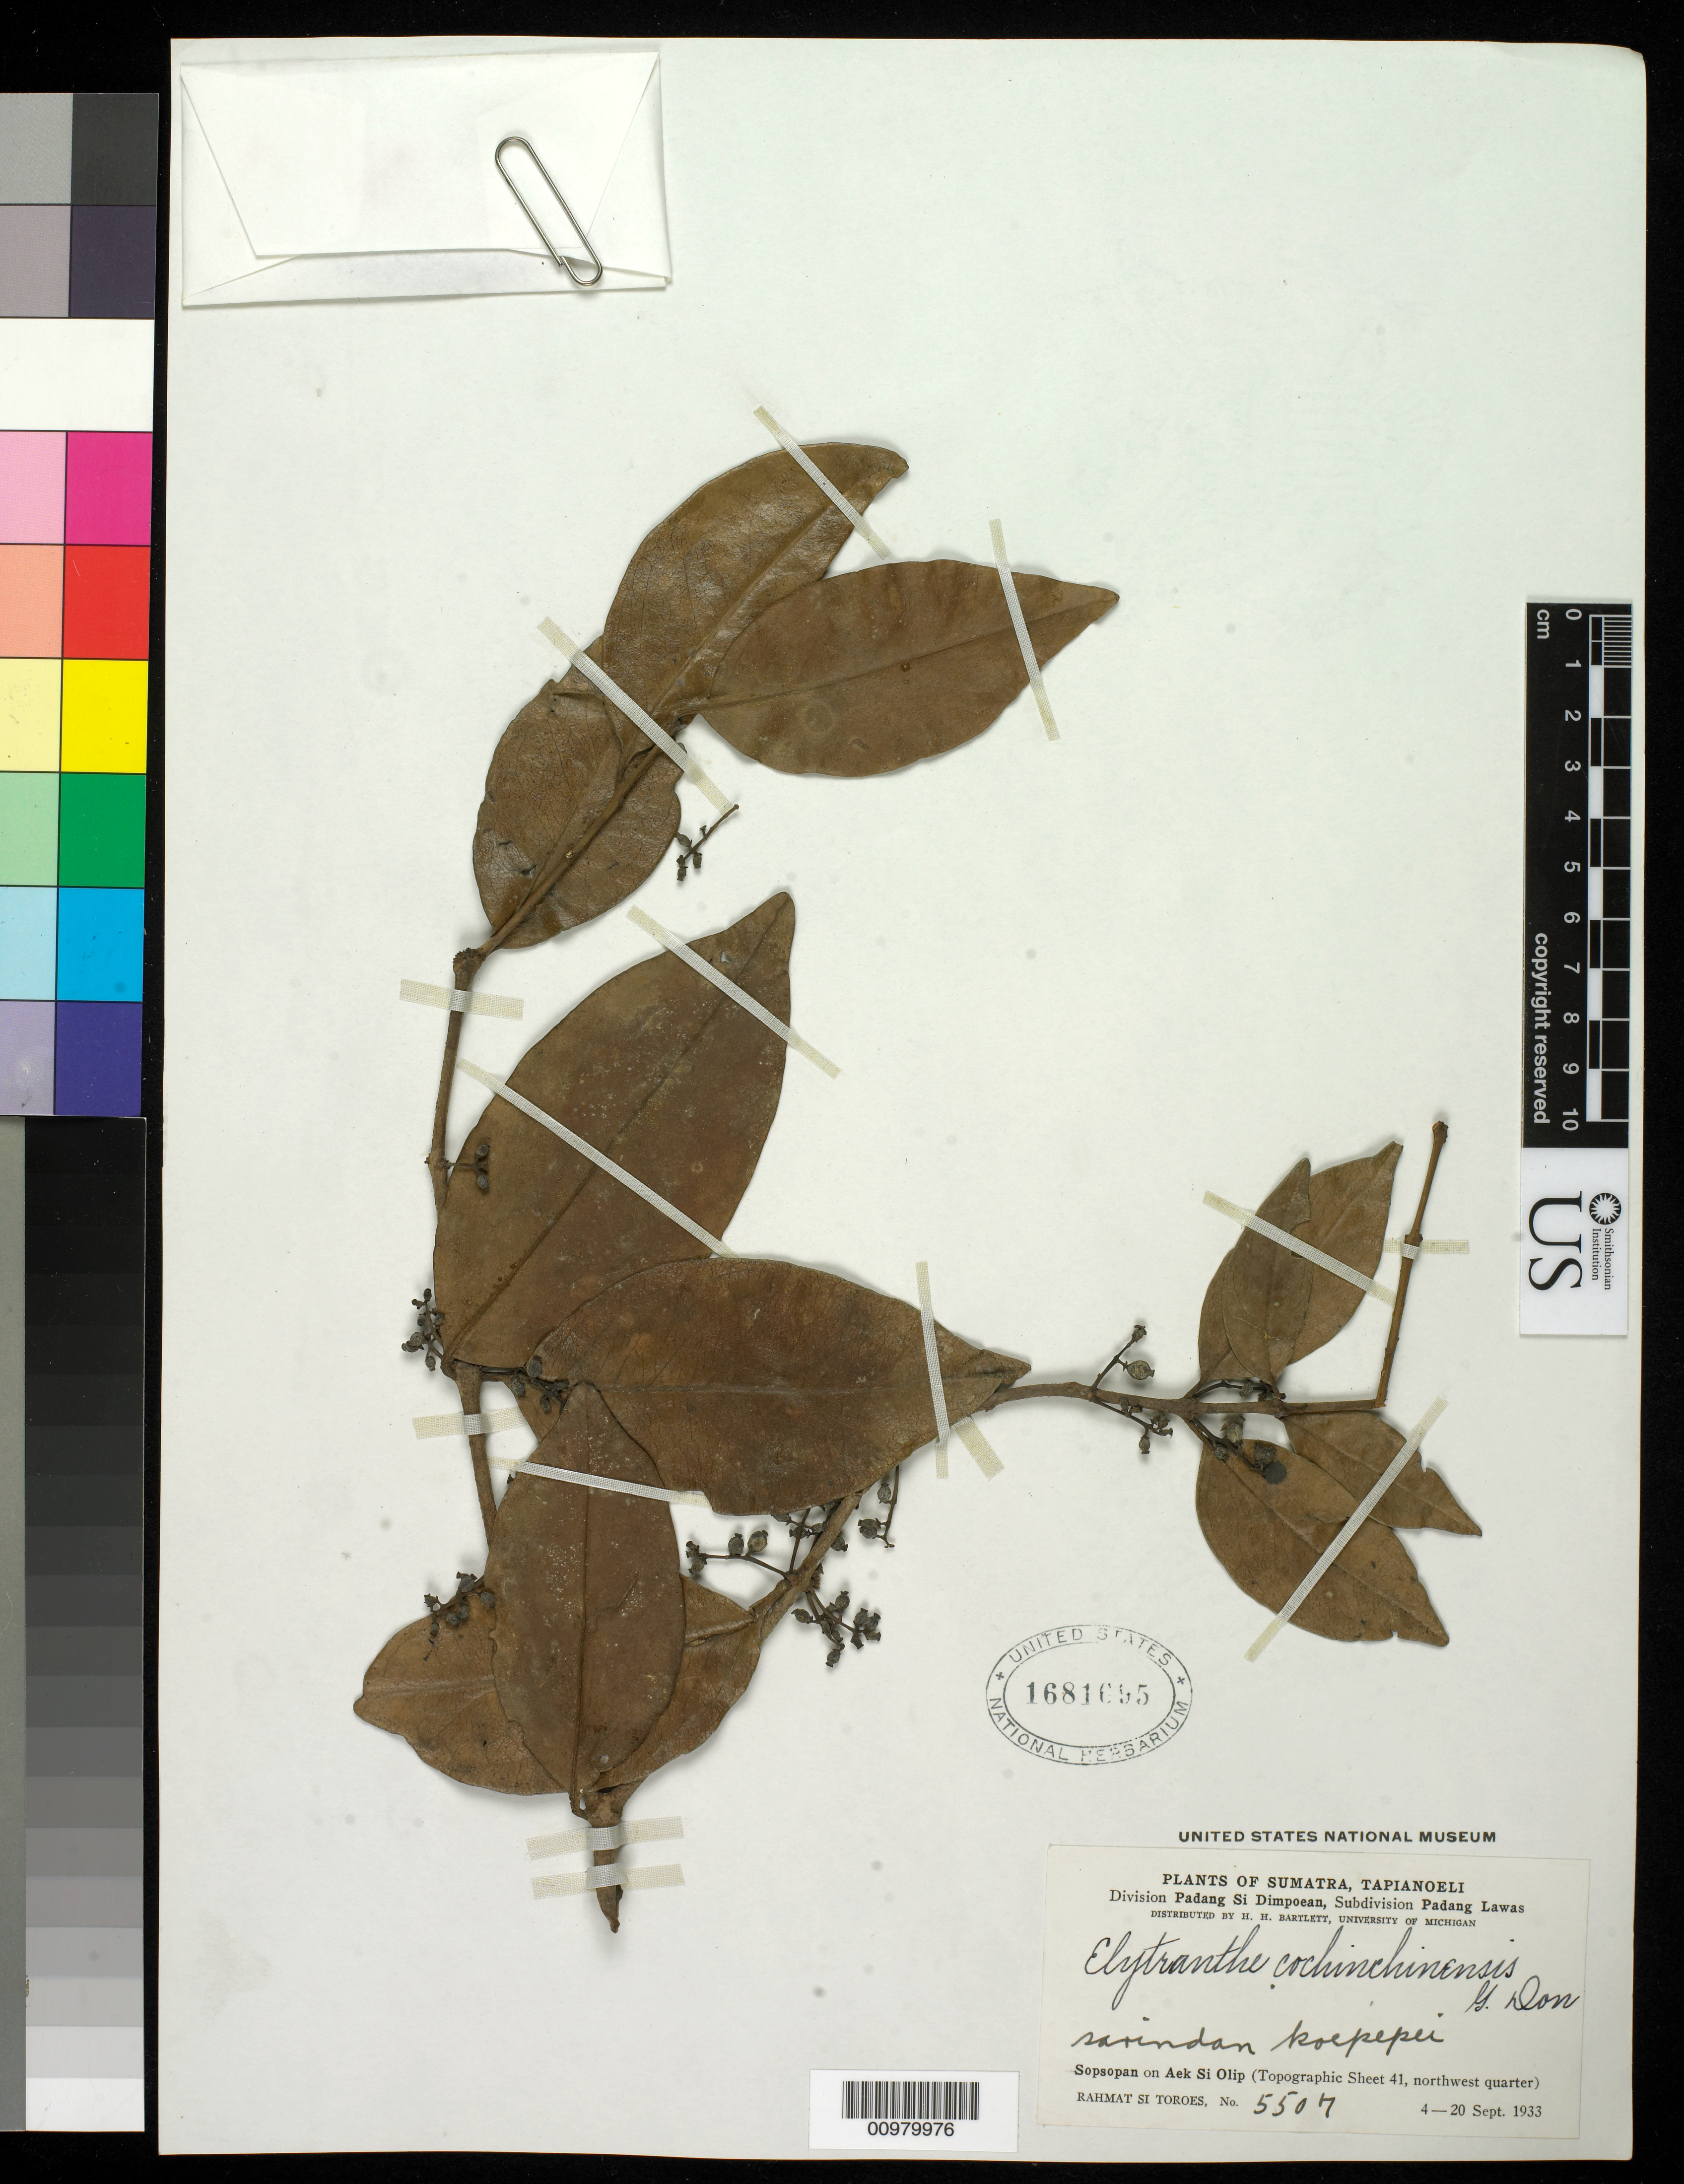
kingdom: Plantae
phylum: Tracheophyta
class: Magnoliopsida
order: Santalales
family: Loranthaceae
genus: Elytranthe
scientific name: Elytranthe cochinchinensis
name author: (Lour.) G. Don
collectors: Rahmat Si Boeea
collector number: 5507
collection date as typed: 04 Sep 1933 to 20 Sep 1933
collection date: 1933-09-04/1933-09-20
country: Indonesia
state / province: Sumatra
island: Sumatra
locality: Sopsopan on Aek Si Olip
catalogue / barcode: US 1681695